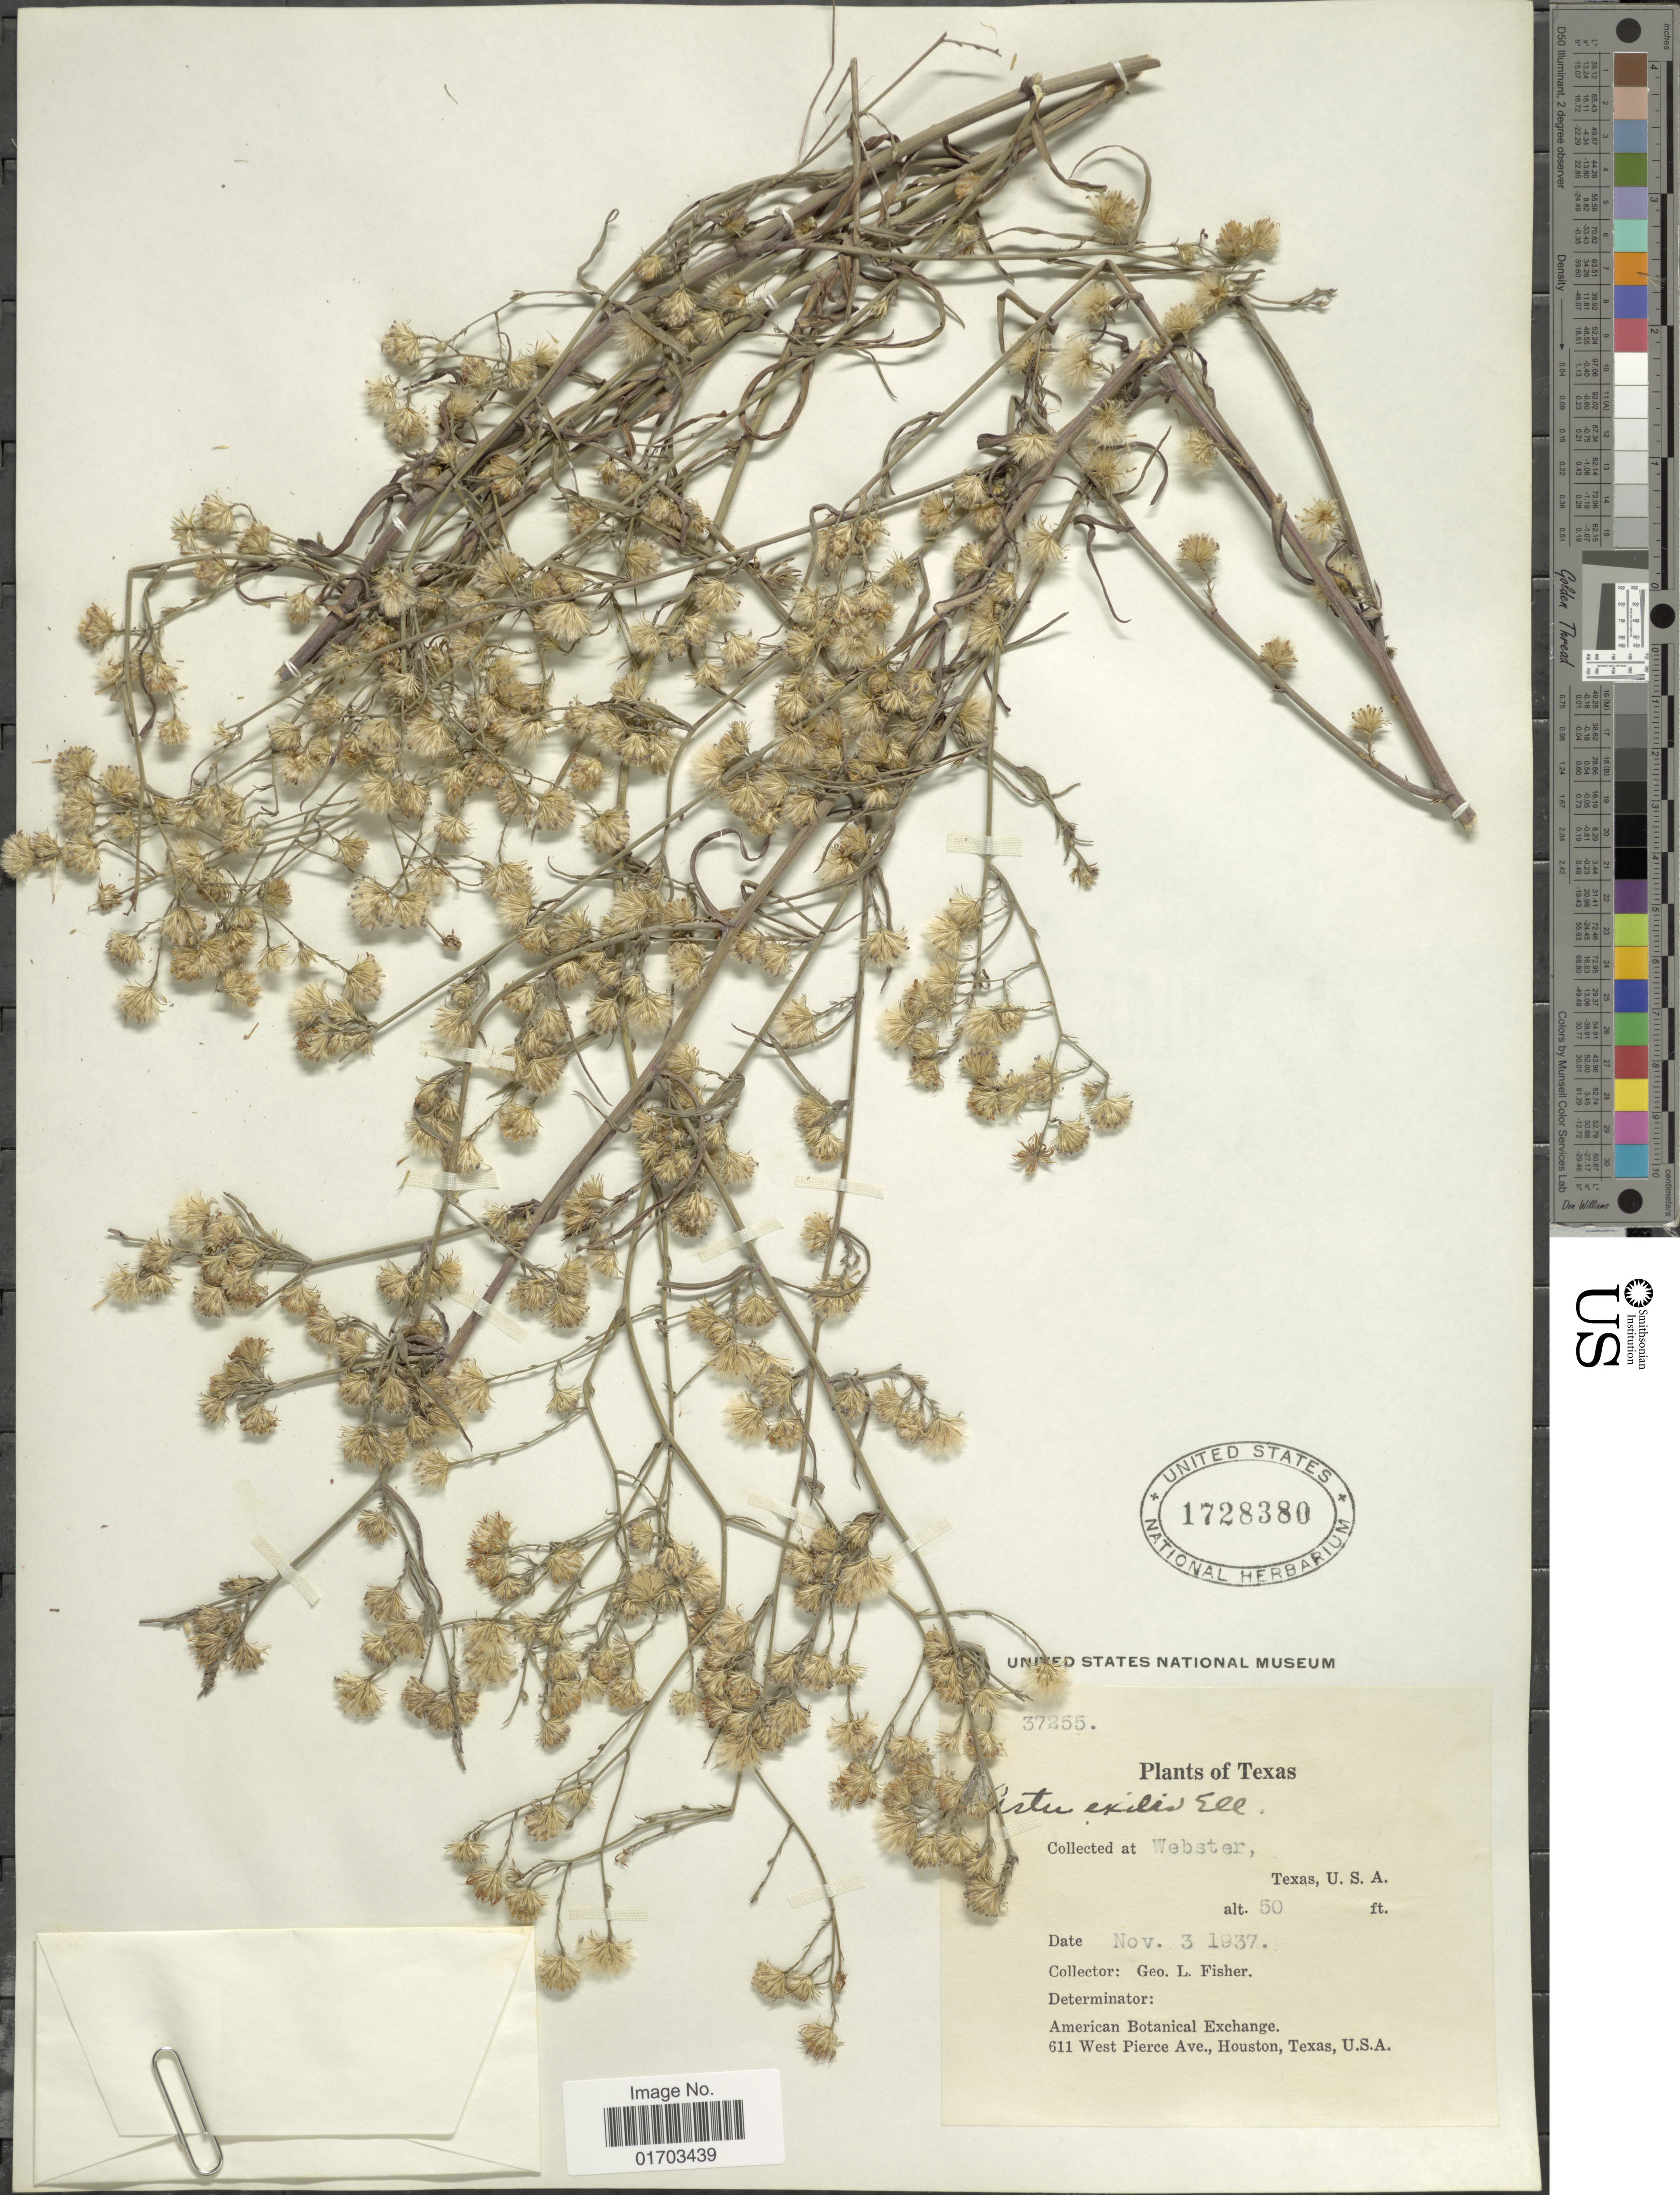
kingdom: Plantae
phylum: Tracheophyta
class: Magnoliopsida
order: Asterales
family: Asteraceae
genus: Symphyotrichum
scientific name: Symphyotrichum subulatum var. ligulatum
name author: (Shinners) S.D. Sundb.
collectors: G. L. Fisher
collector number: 37255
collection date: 1937-11-03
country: United States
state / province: Texas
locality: Webster.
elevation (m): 15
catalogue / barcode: US 1728380